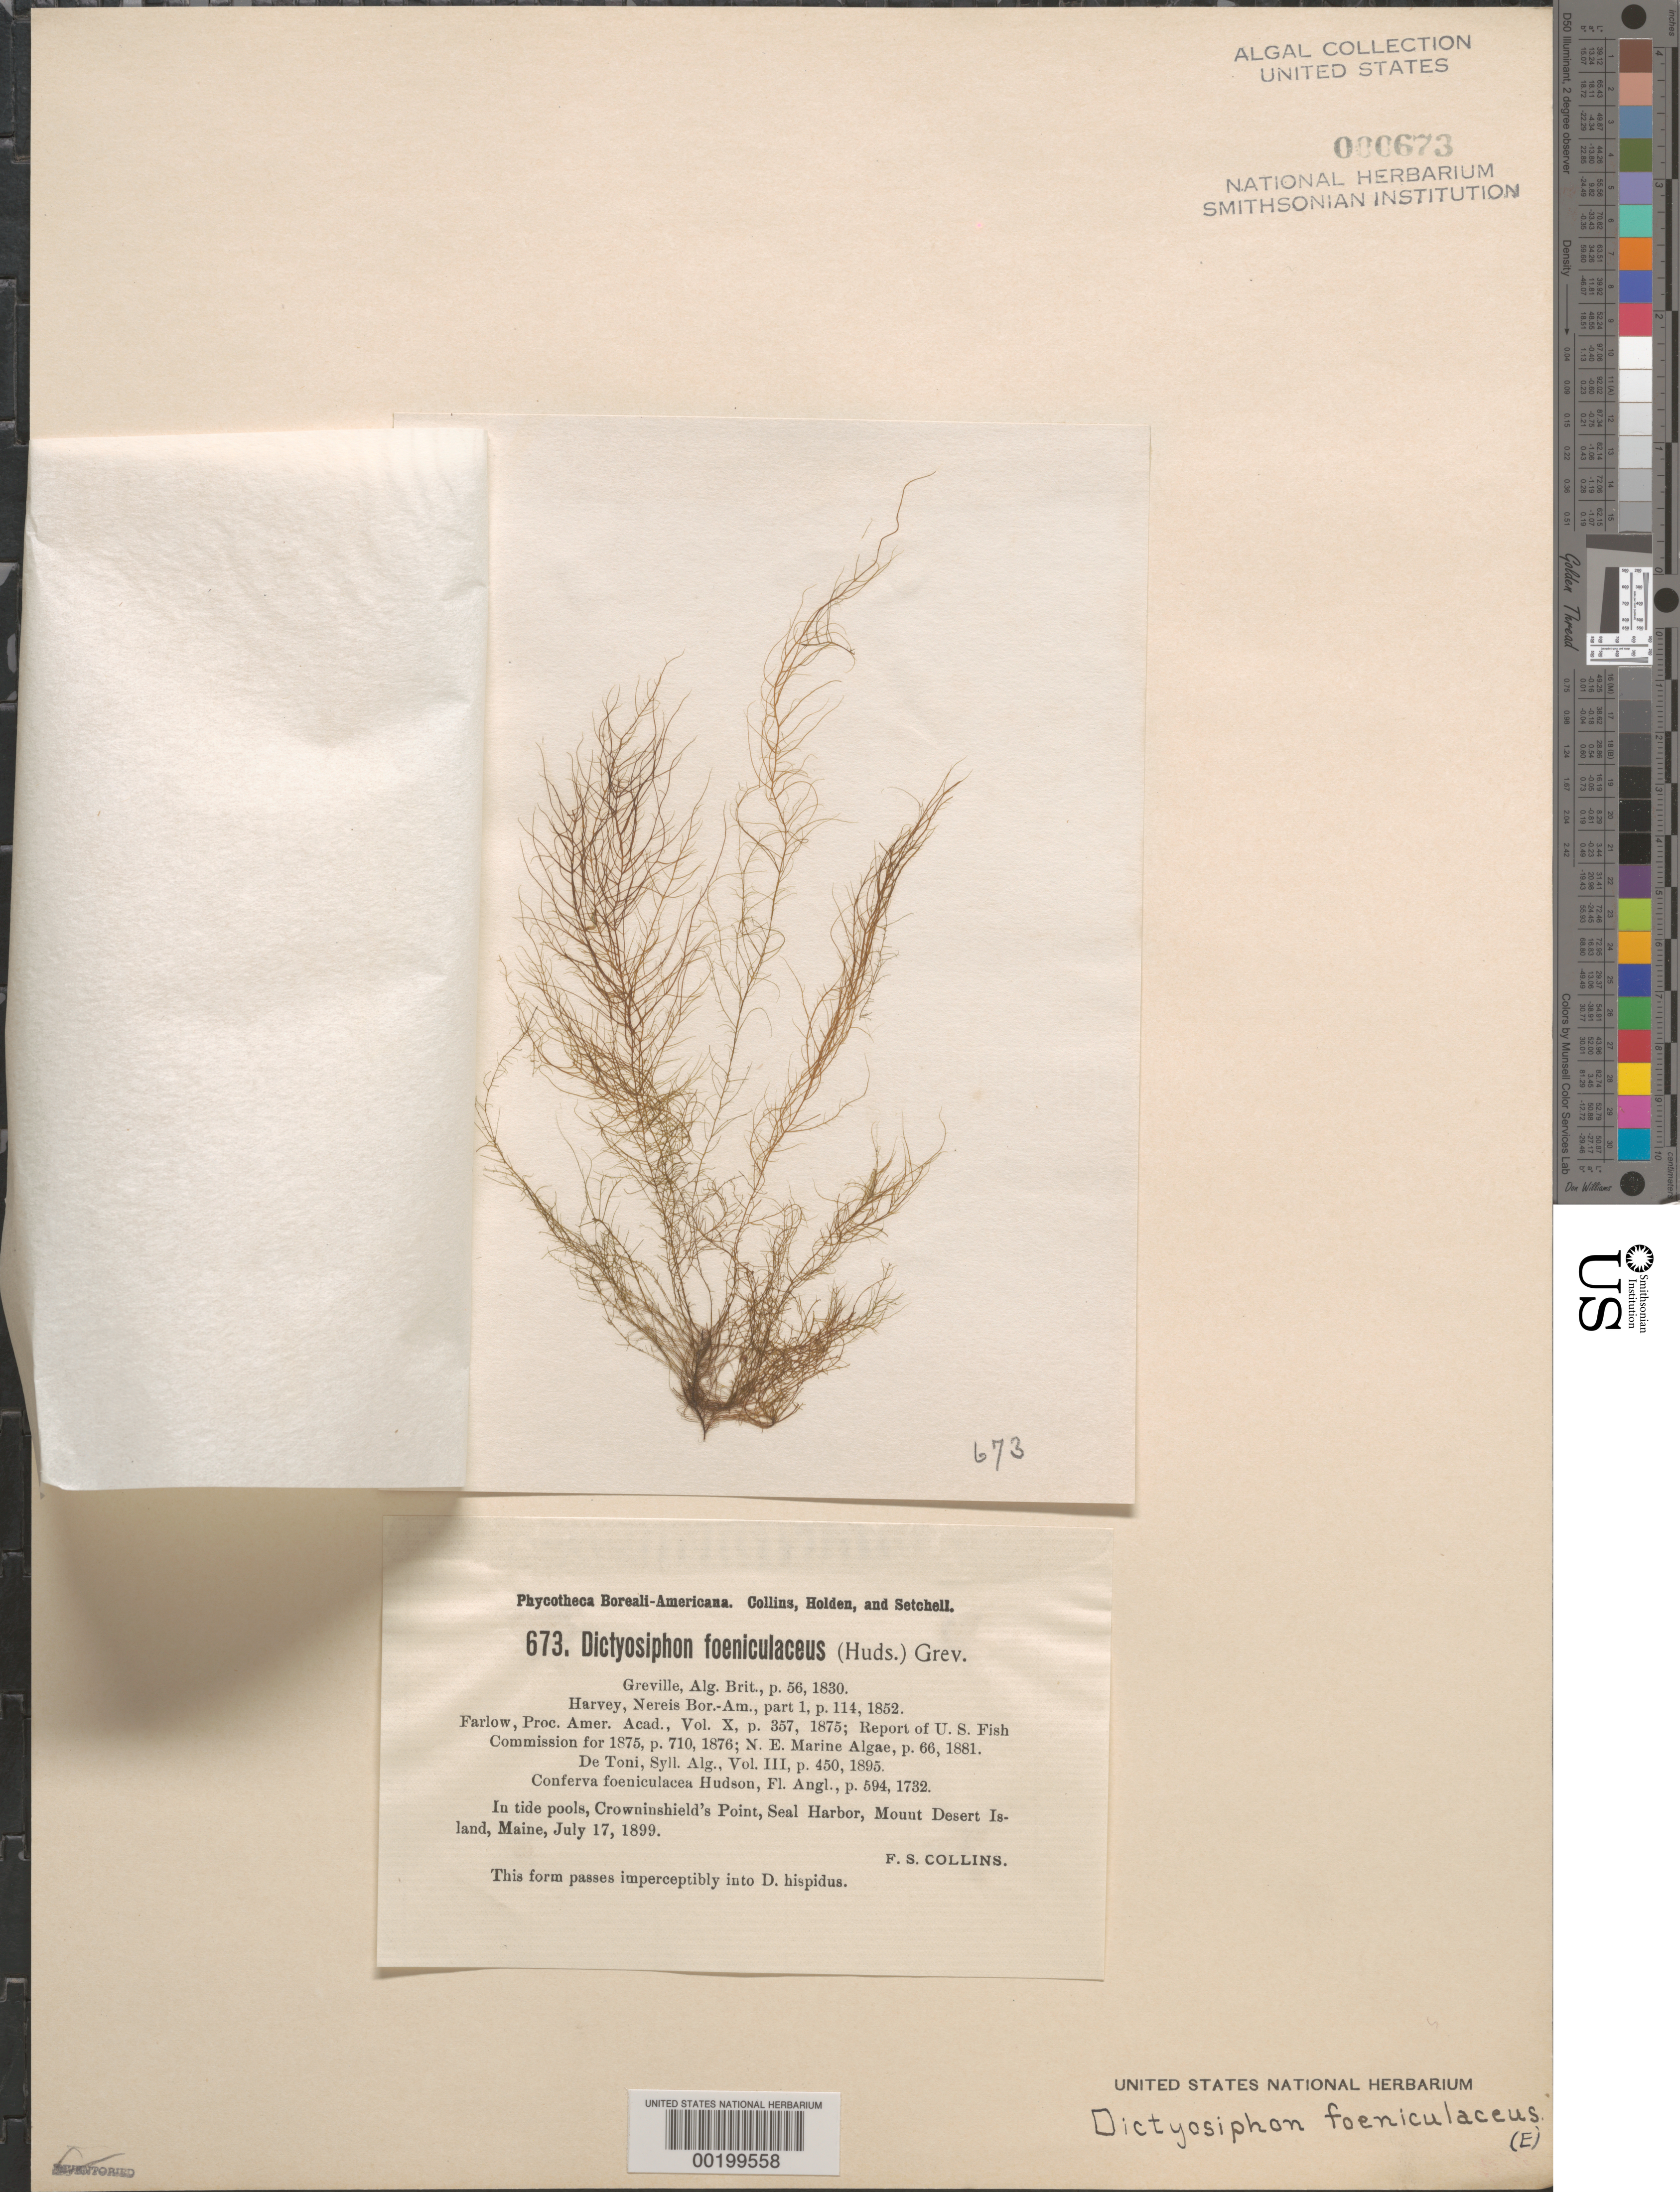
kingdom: Chromista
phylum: Ochrophyta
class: Phaeophyceae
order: Dictyosiphonales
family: Dictyosiphonaceae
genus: Dictyosiphon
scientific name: Dictyosiphon foeniculaceus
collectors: F. Collins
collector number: PB-A 673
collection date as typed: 17 Jul 1899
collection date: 1899-07-17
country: United States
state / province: Maine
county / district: Hancock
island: Mount Desert Island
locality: Seal Harbor, Crowninshield's Point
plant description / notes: Collins, Holden & Setchell, Phycotheca Boreali-Americana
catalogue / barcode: US 673